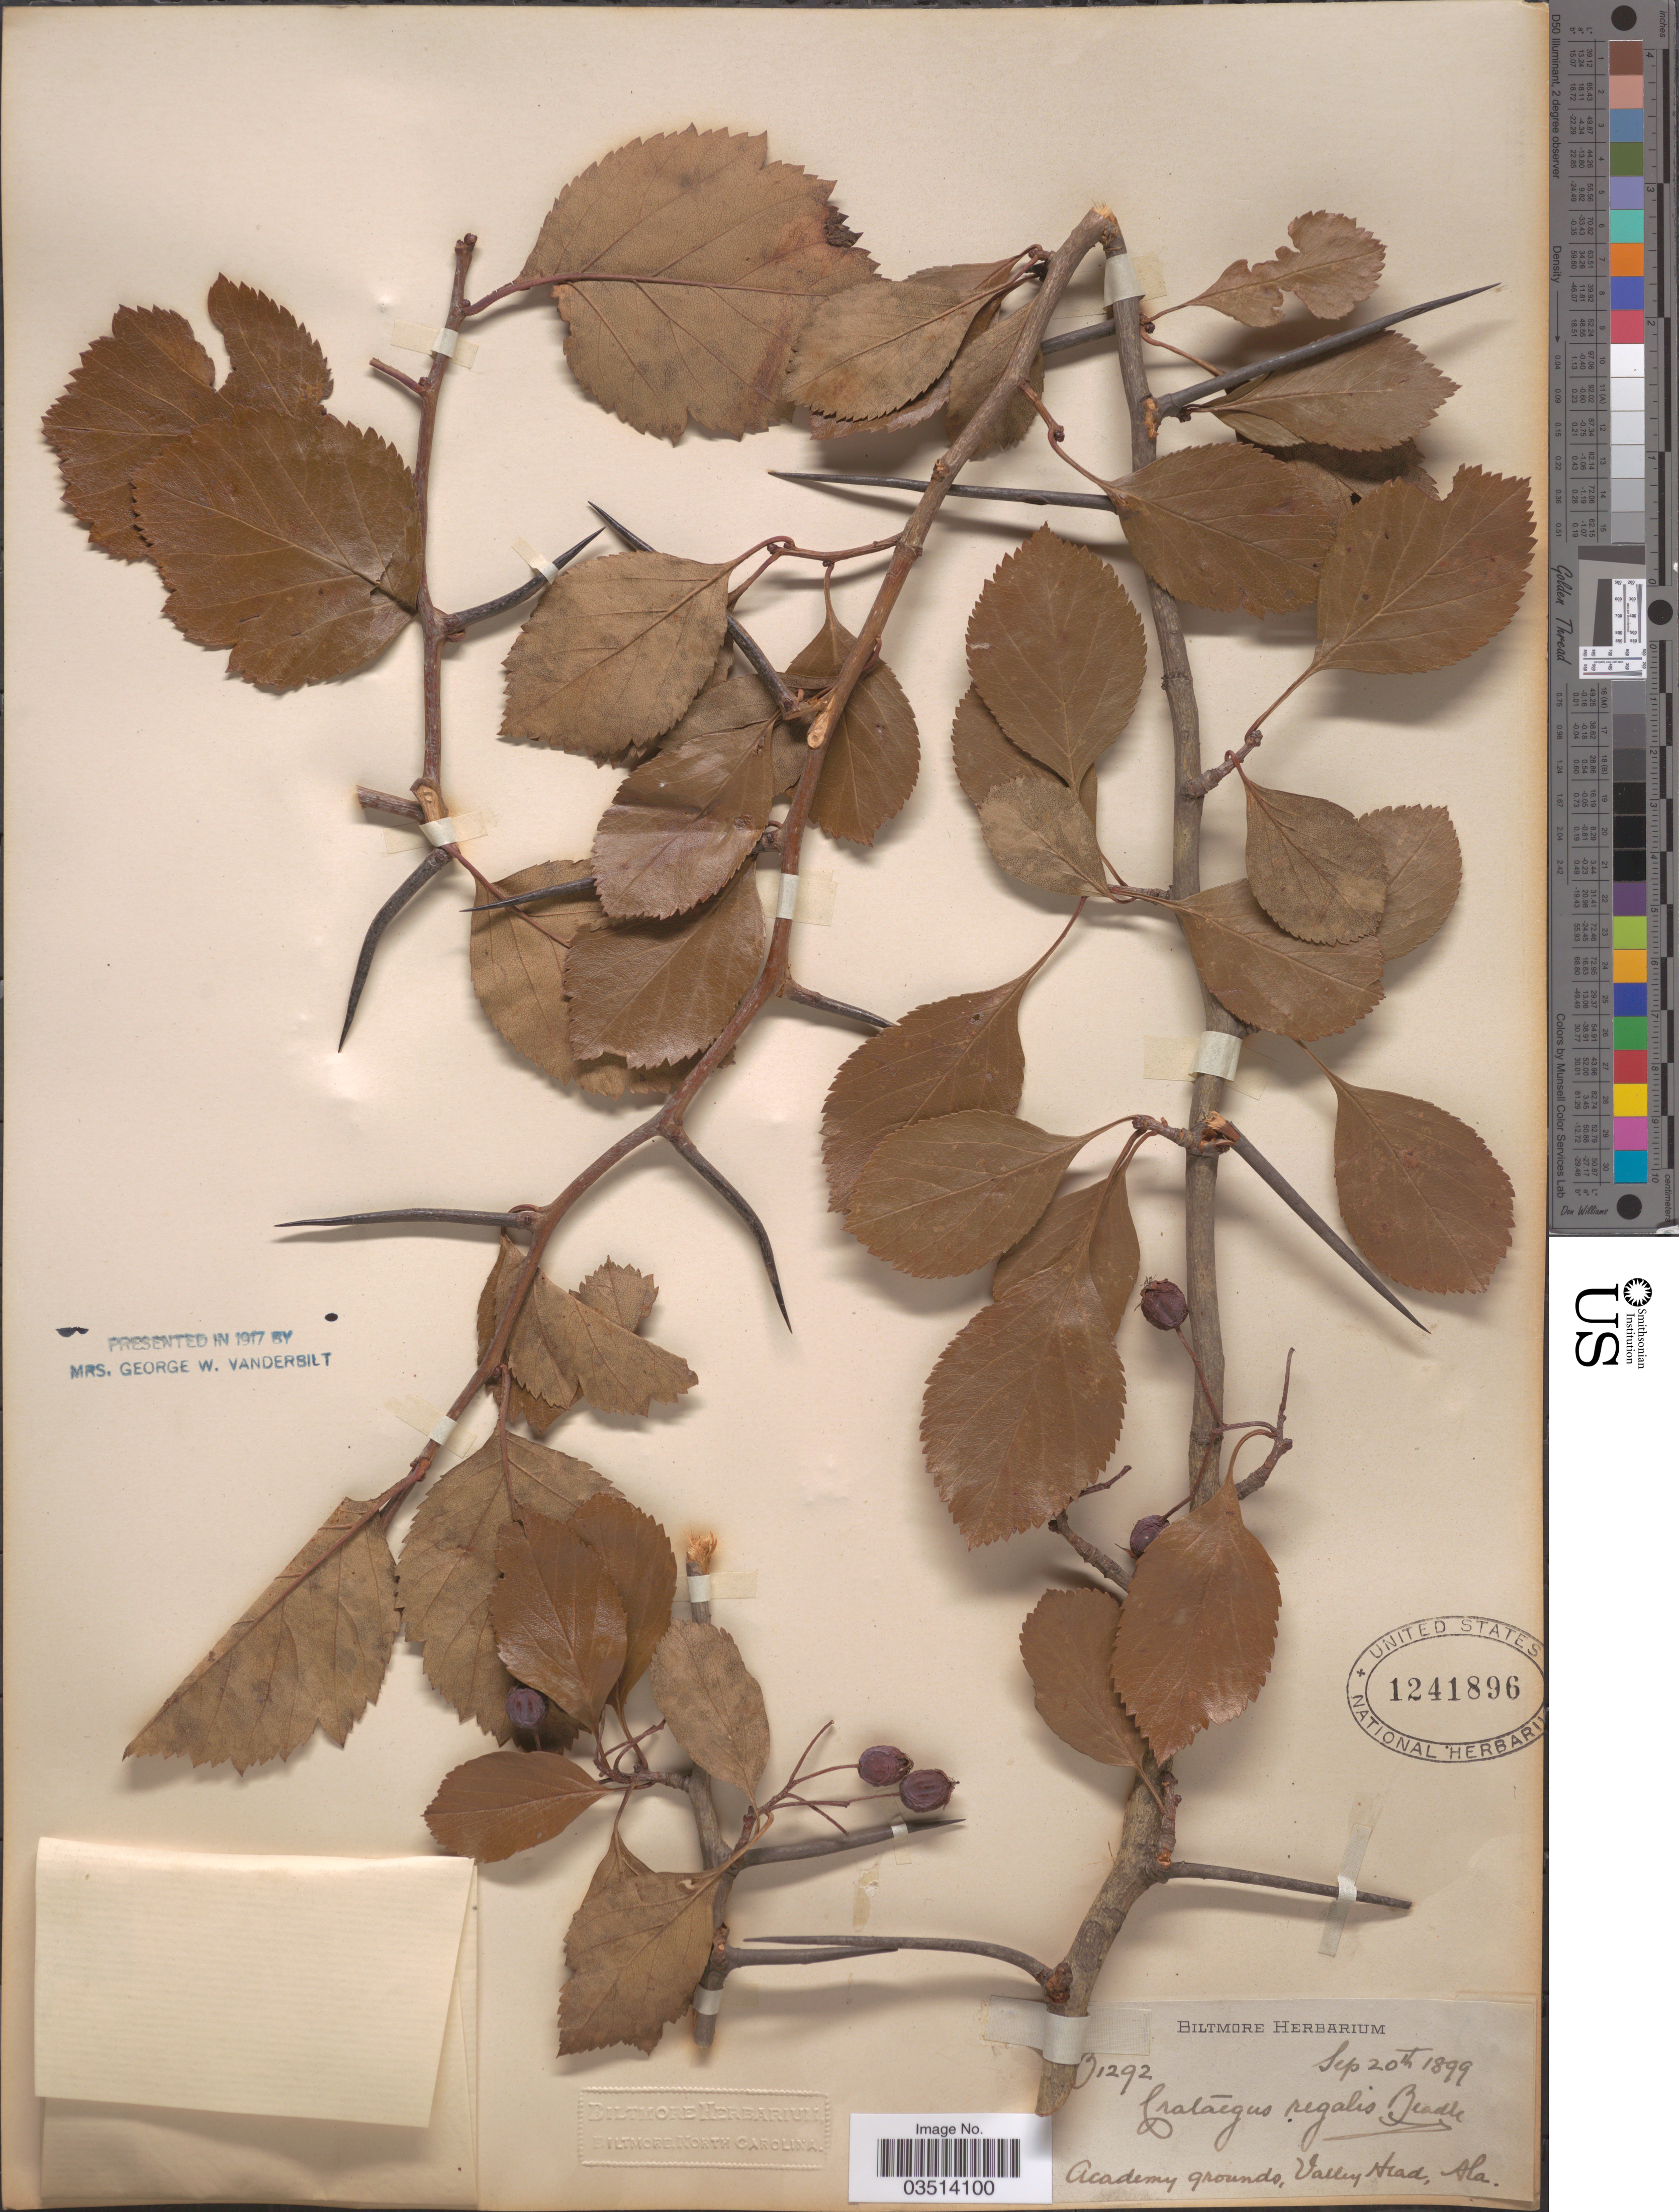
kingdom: Plantae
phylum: Tracheophyta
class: Magnoliopsida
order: Rosales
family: Rosaceae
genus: Crataegus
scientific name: Crataegus crus-galli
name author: L.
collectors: ex herb. Biltmore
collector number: B1292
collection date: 1899-09-20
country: United States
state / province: Alabama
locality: Academy grounds, Valley Head.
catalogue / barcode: US 1241896